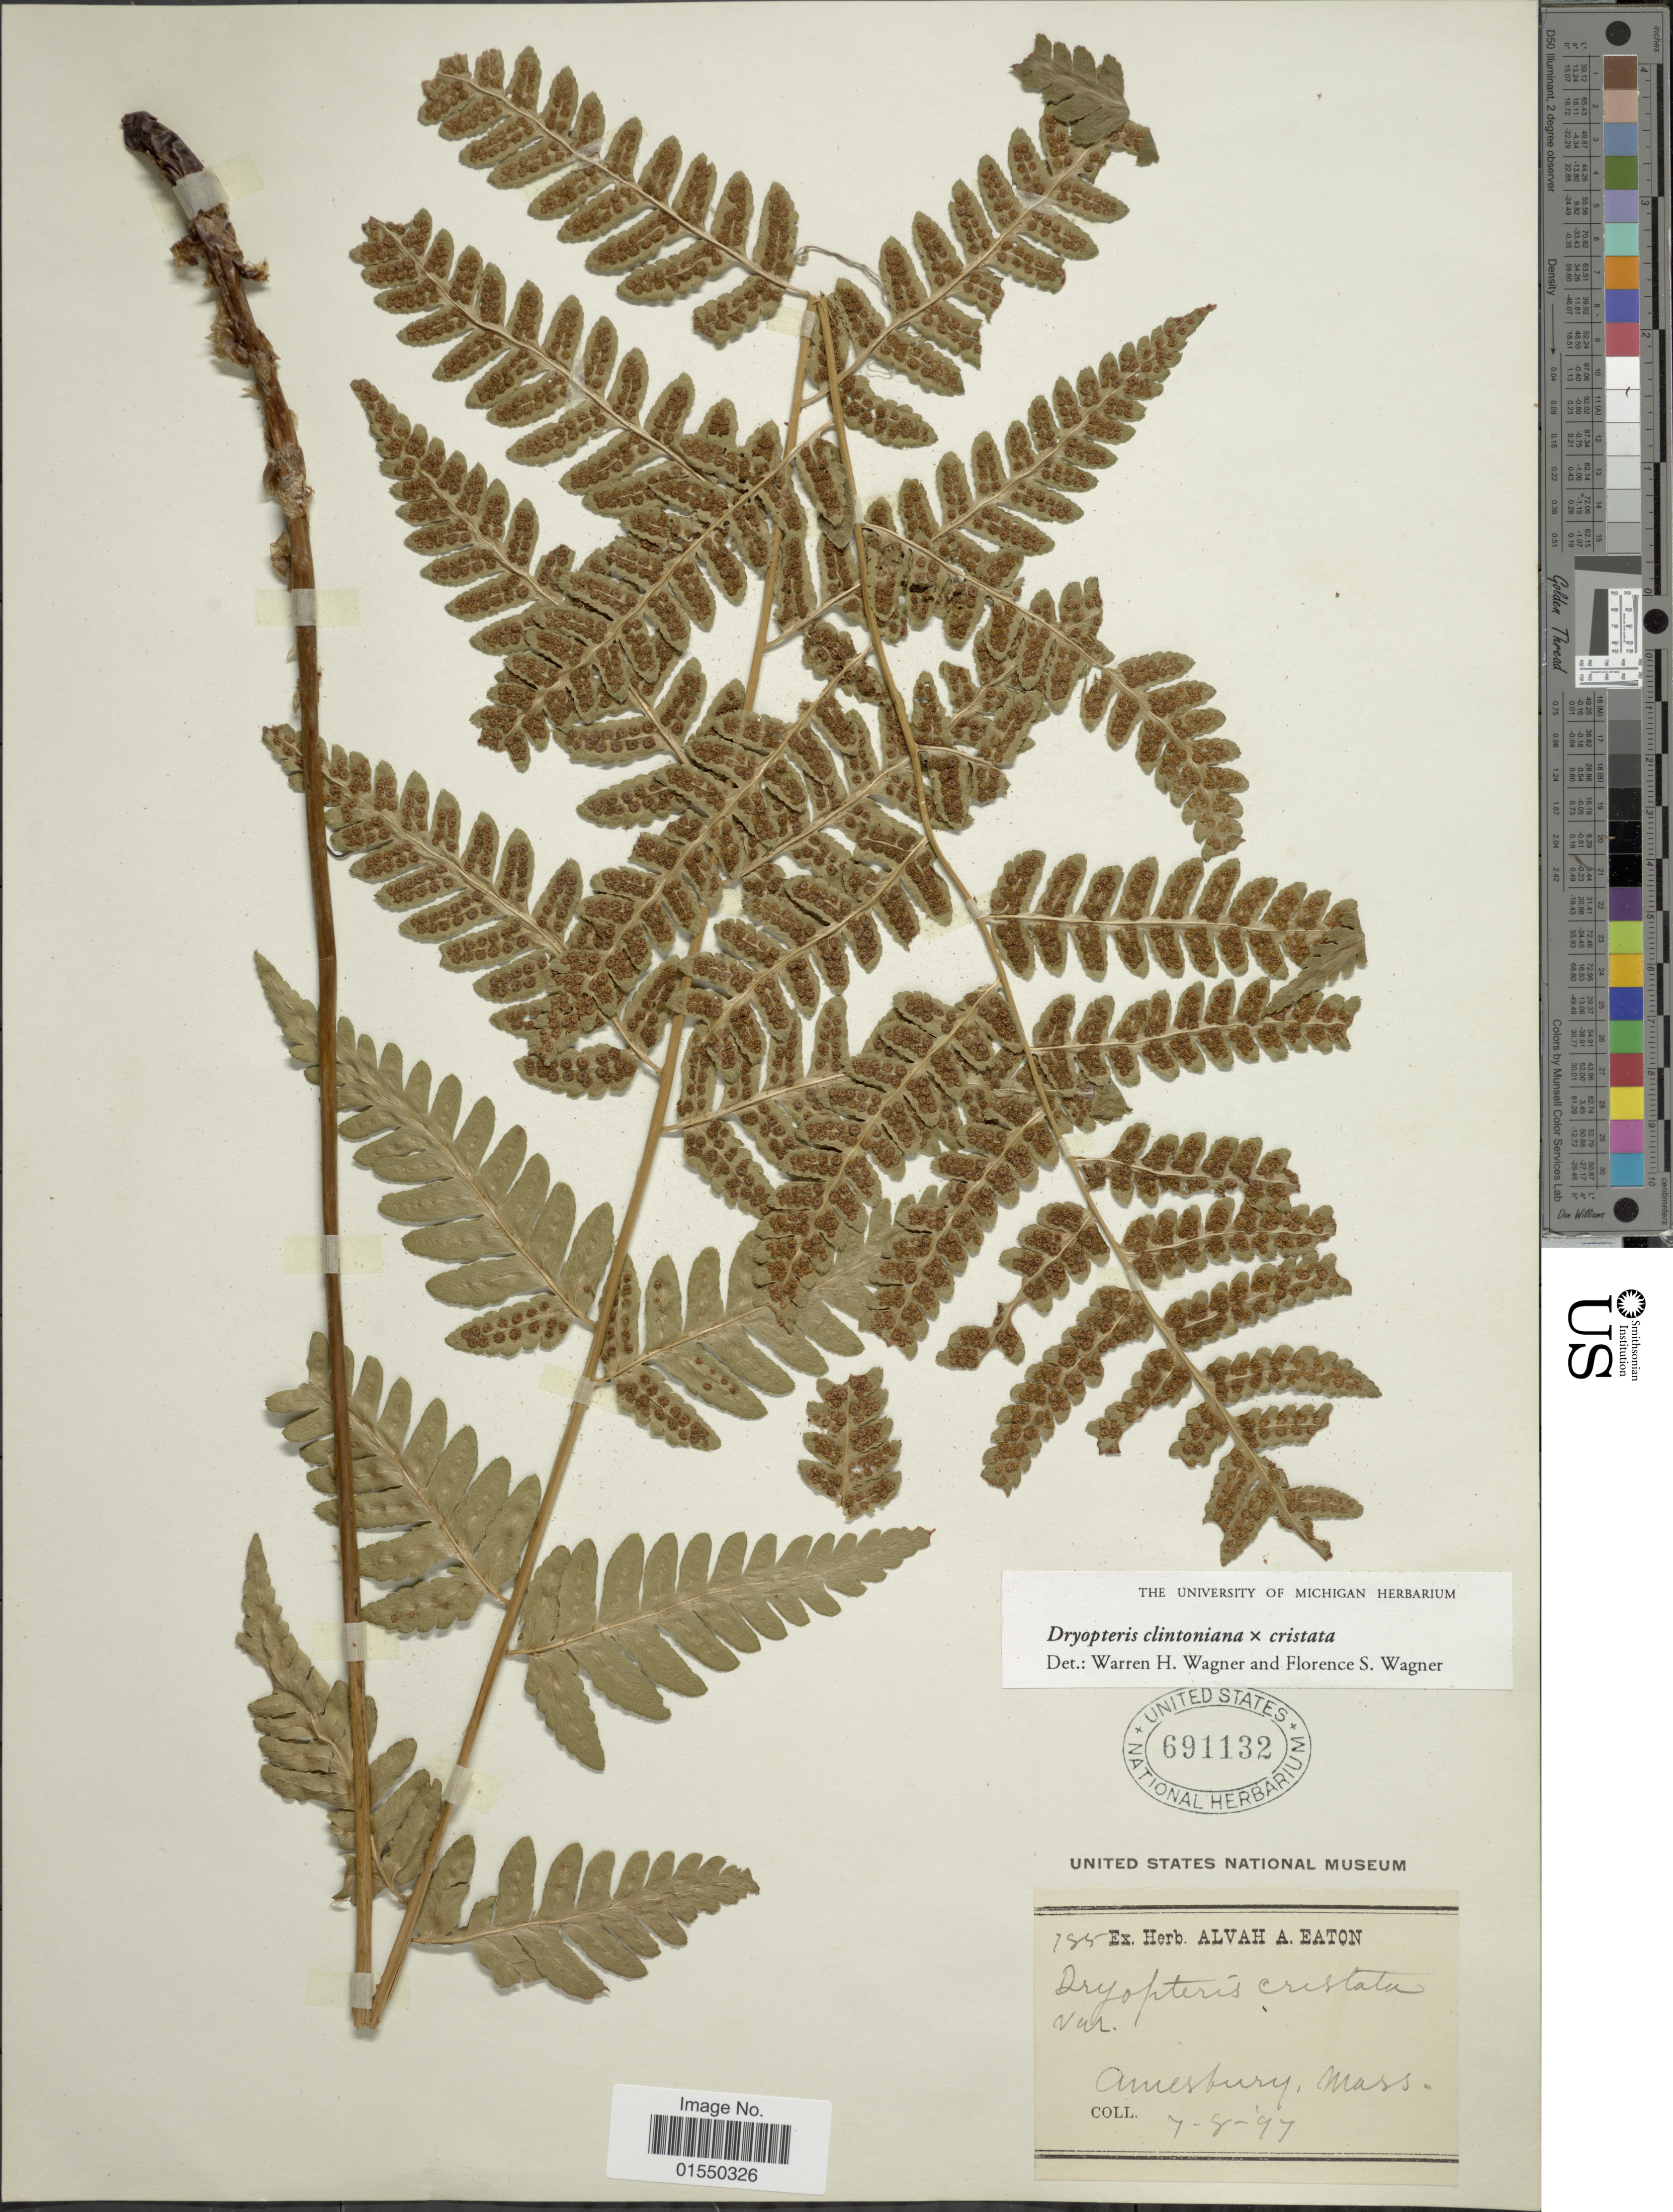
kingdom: Plantae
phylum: Tracheophyta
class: Polypodiopsida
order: Polypodiales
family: Dryopteridaceae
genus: Dryopteris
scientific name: Dryopteris clintoniana x D. cristata (L.) A. Gray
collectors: ex herb. Alvah A. Eaton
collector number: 785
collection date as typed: Transcribed d/m/y: 8/7/97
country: United States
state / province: Massachusetts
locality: Amesbury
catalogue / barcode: US 691132